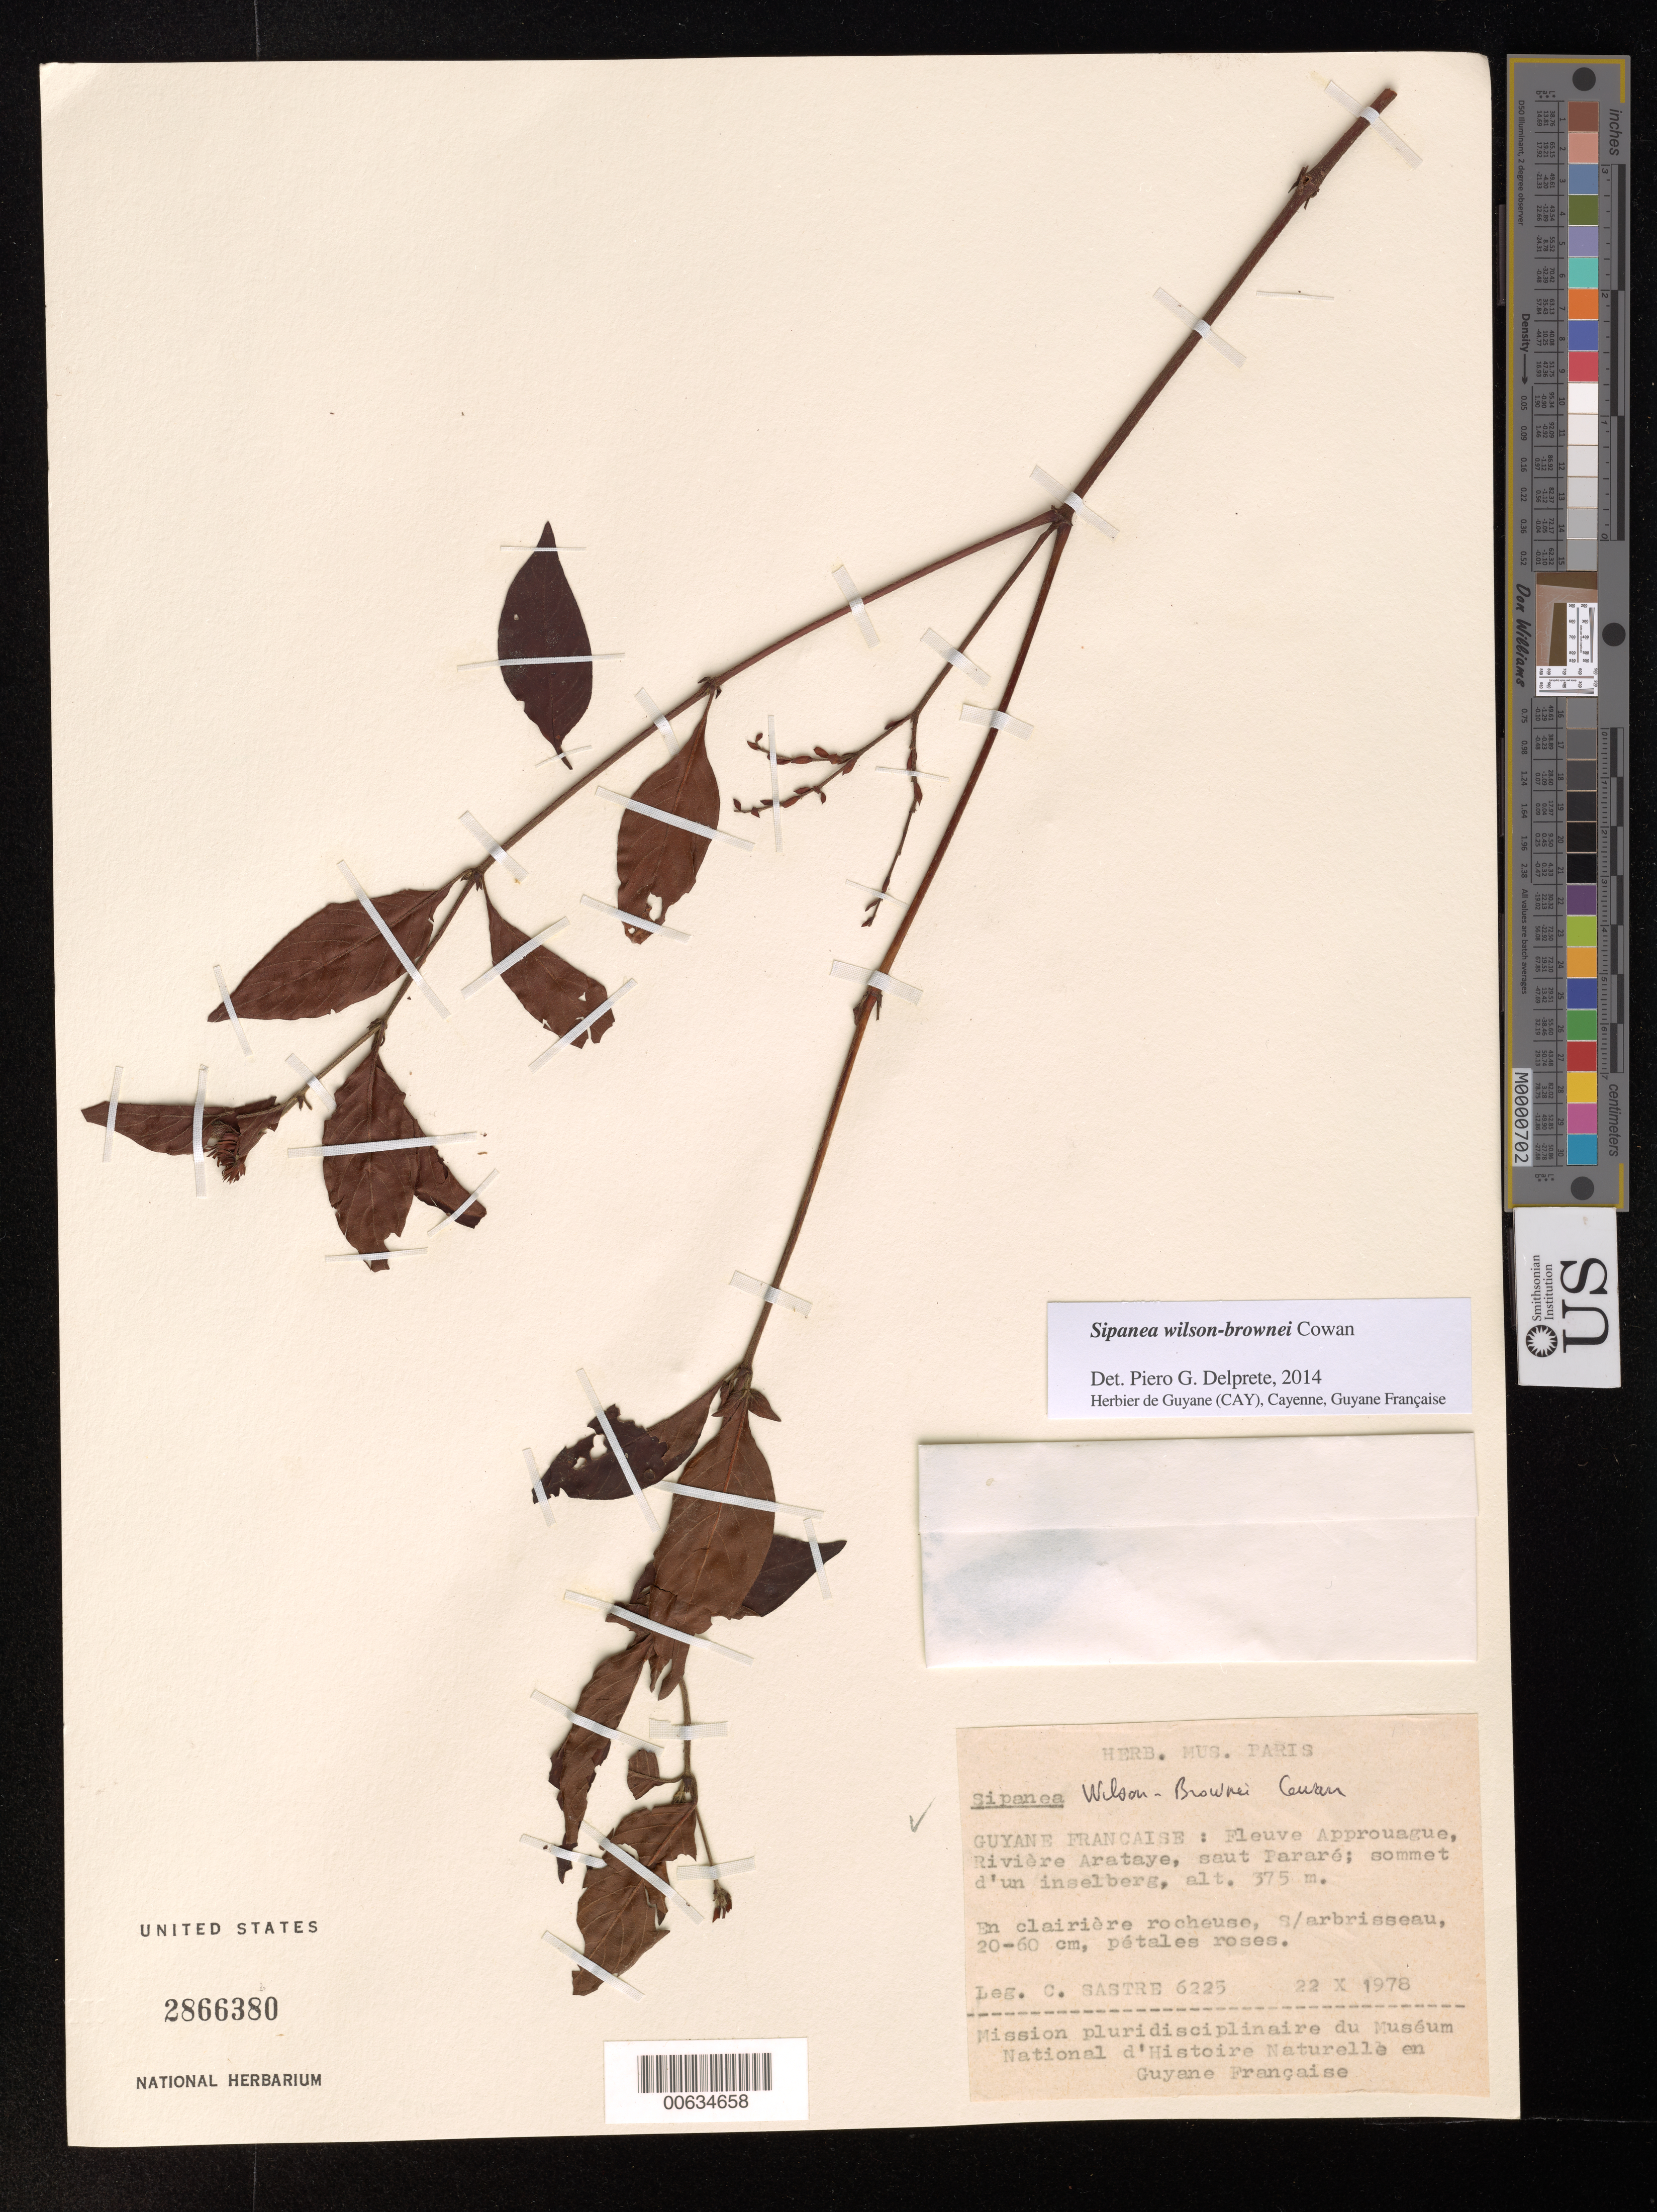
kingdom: Plantae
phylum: Tracheophyta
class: Magnoliopsida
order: Gentianales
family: Rubiaceae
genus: Sipanea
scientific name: Sipanea wilson-brownei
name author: R.S. Cowan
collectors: C. H. L. Sastre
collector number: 6225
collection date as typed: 22-Oct-78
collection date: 1978-10-22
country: French Guiana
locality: Saut Pararé, Rivière Arataye, Fleuve Approuague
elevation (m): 375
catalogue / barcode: US 2866380